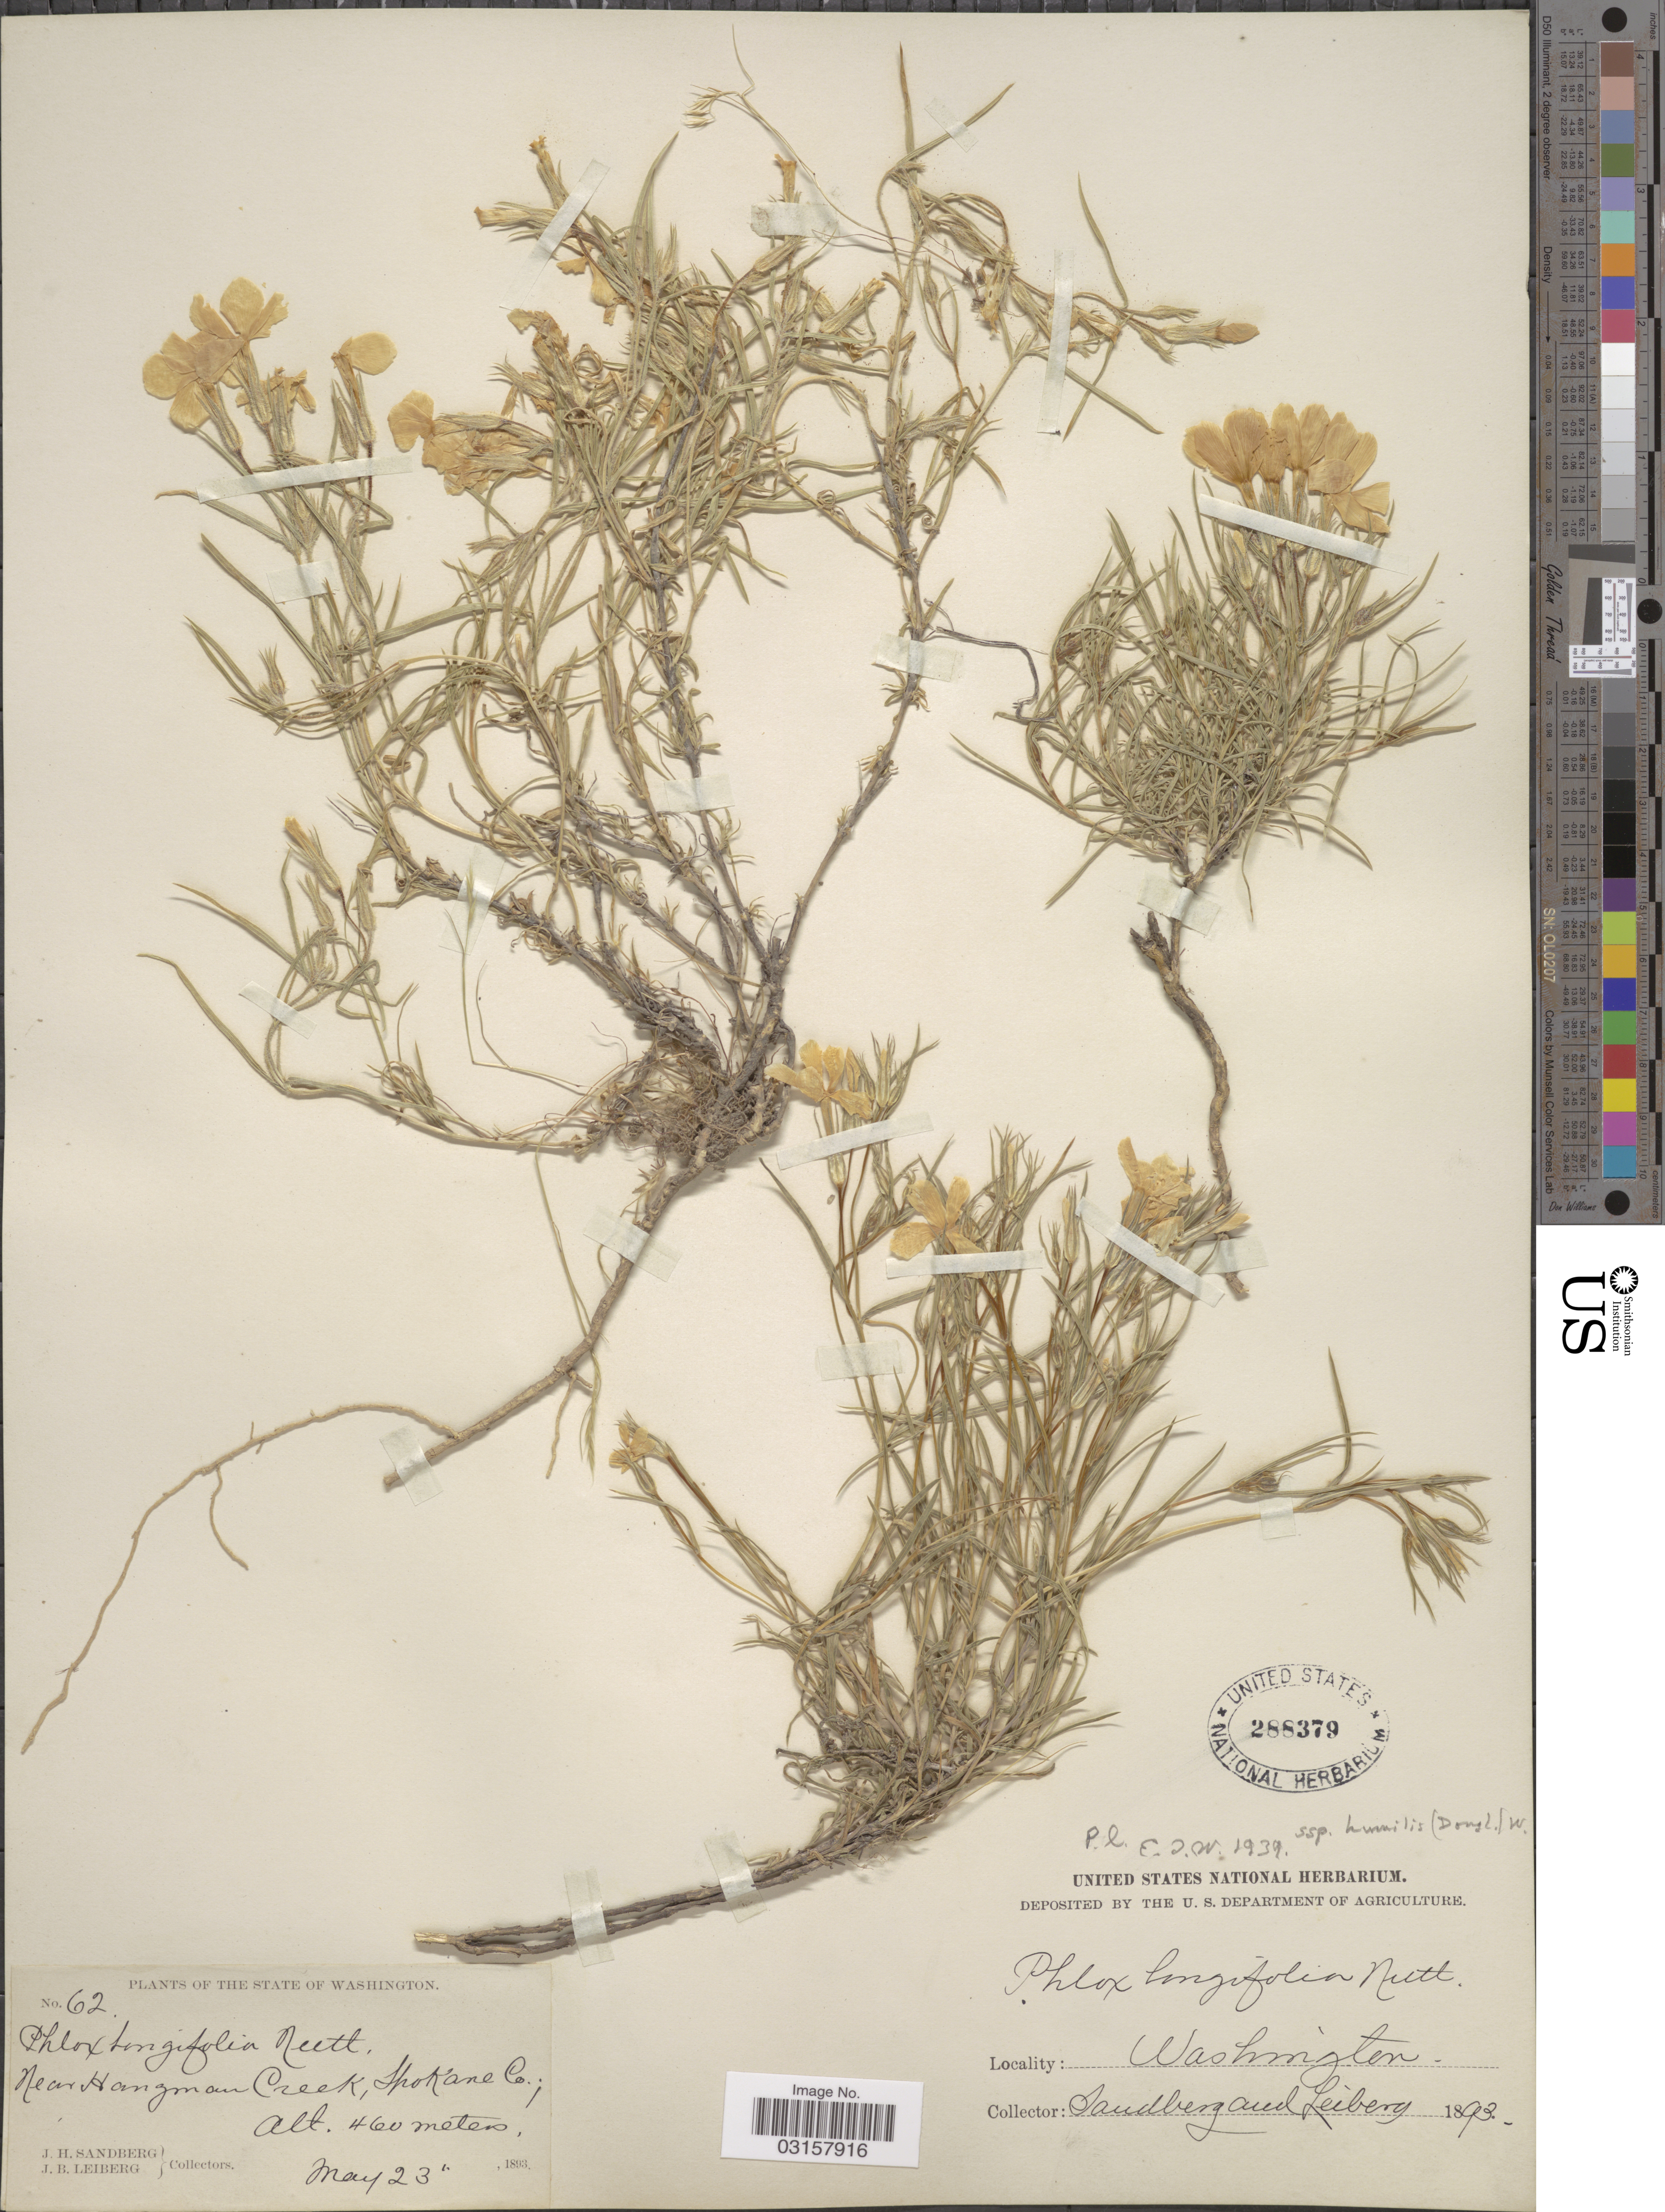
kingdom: Plantae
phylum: Tracheophyta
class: Magnoliopsida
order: Ericales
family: Polemoniaceae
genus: Phlox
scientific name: Phlox longifolia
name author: Nutt.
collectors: J. H. Sandberg & J. B. Leiberg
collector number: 62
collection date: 1893-05-23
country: United States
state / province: Washington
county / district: Spokane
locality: Near Hangman Creek, Spokane Co.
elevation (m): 460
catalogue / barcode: US 288379